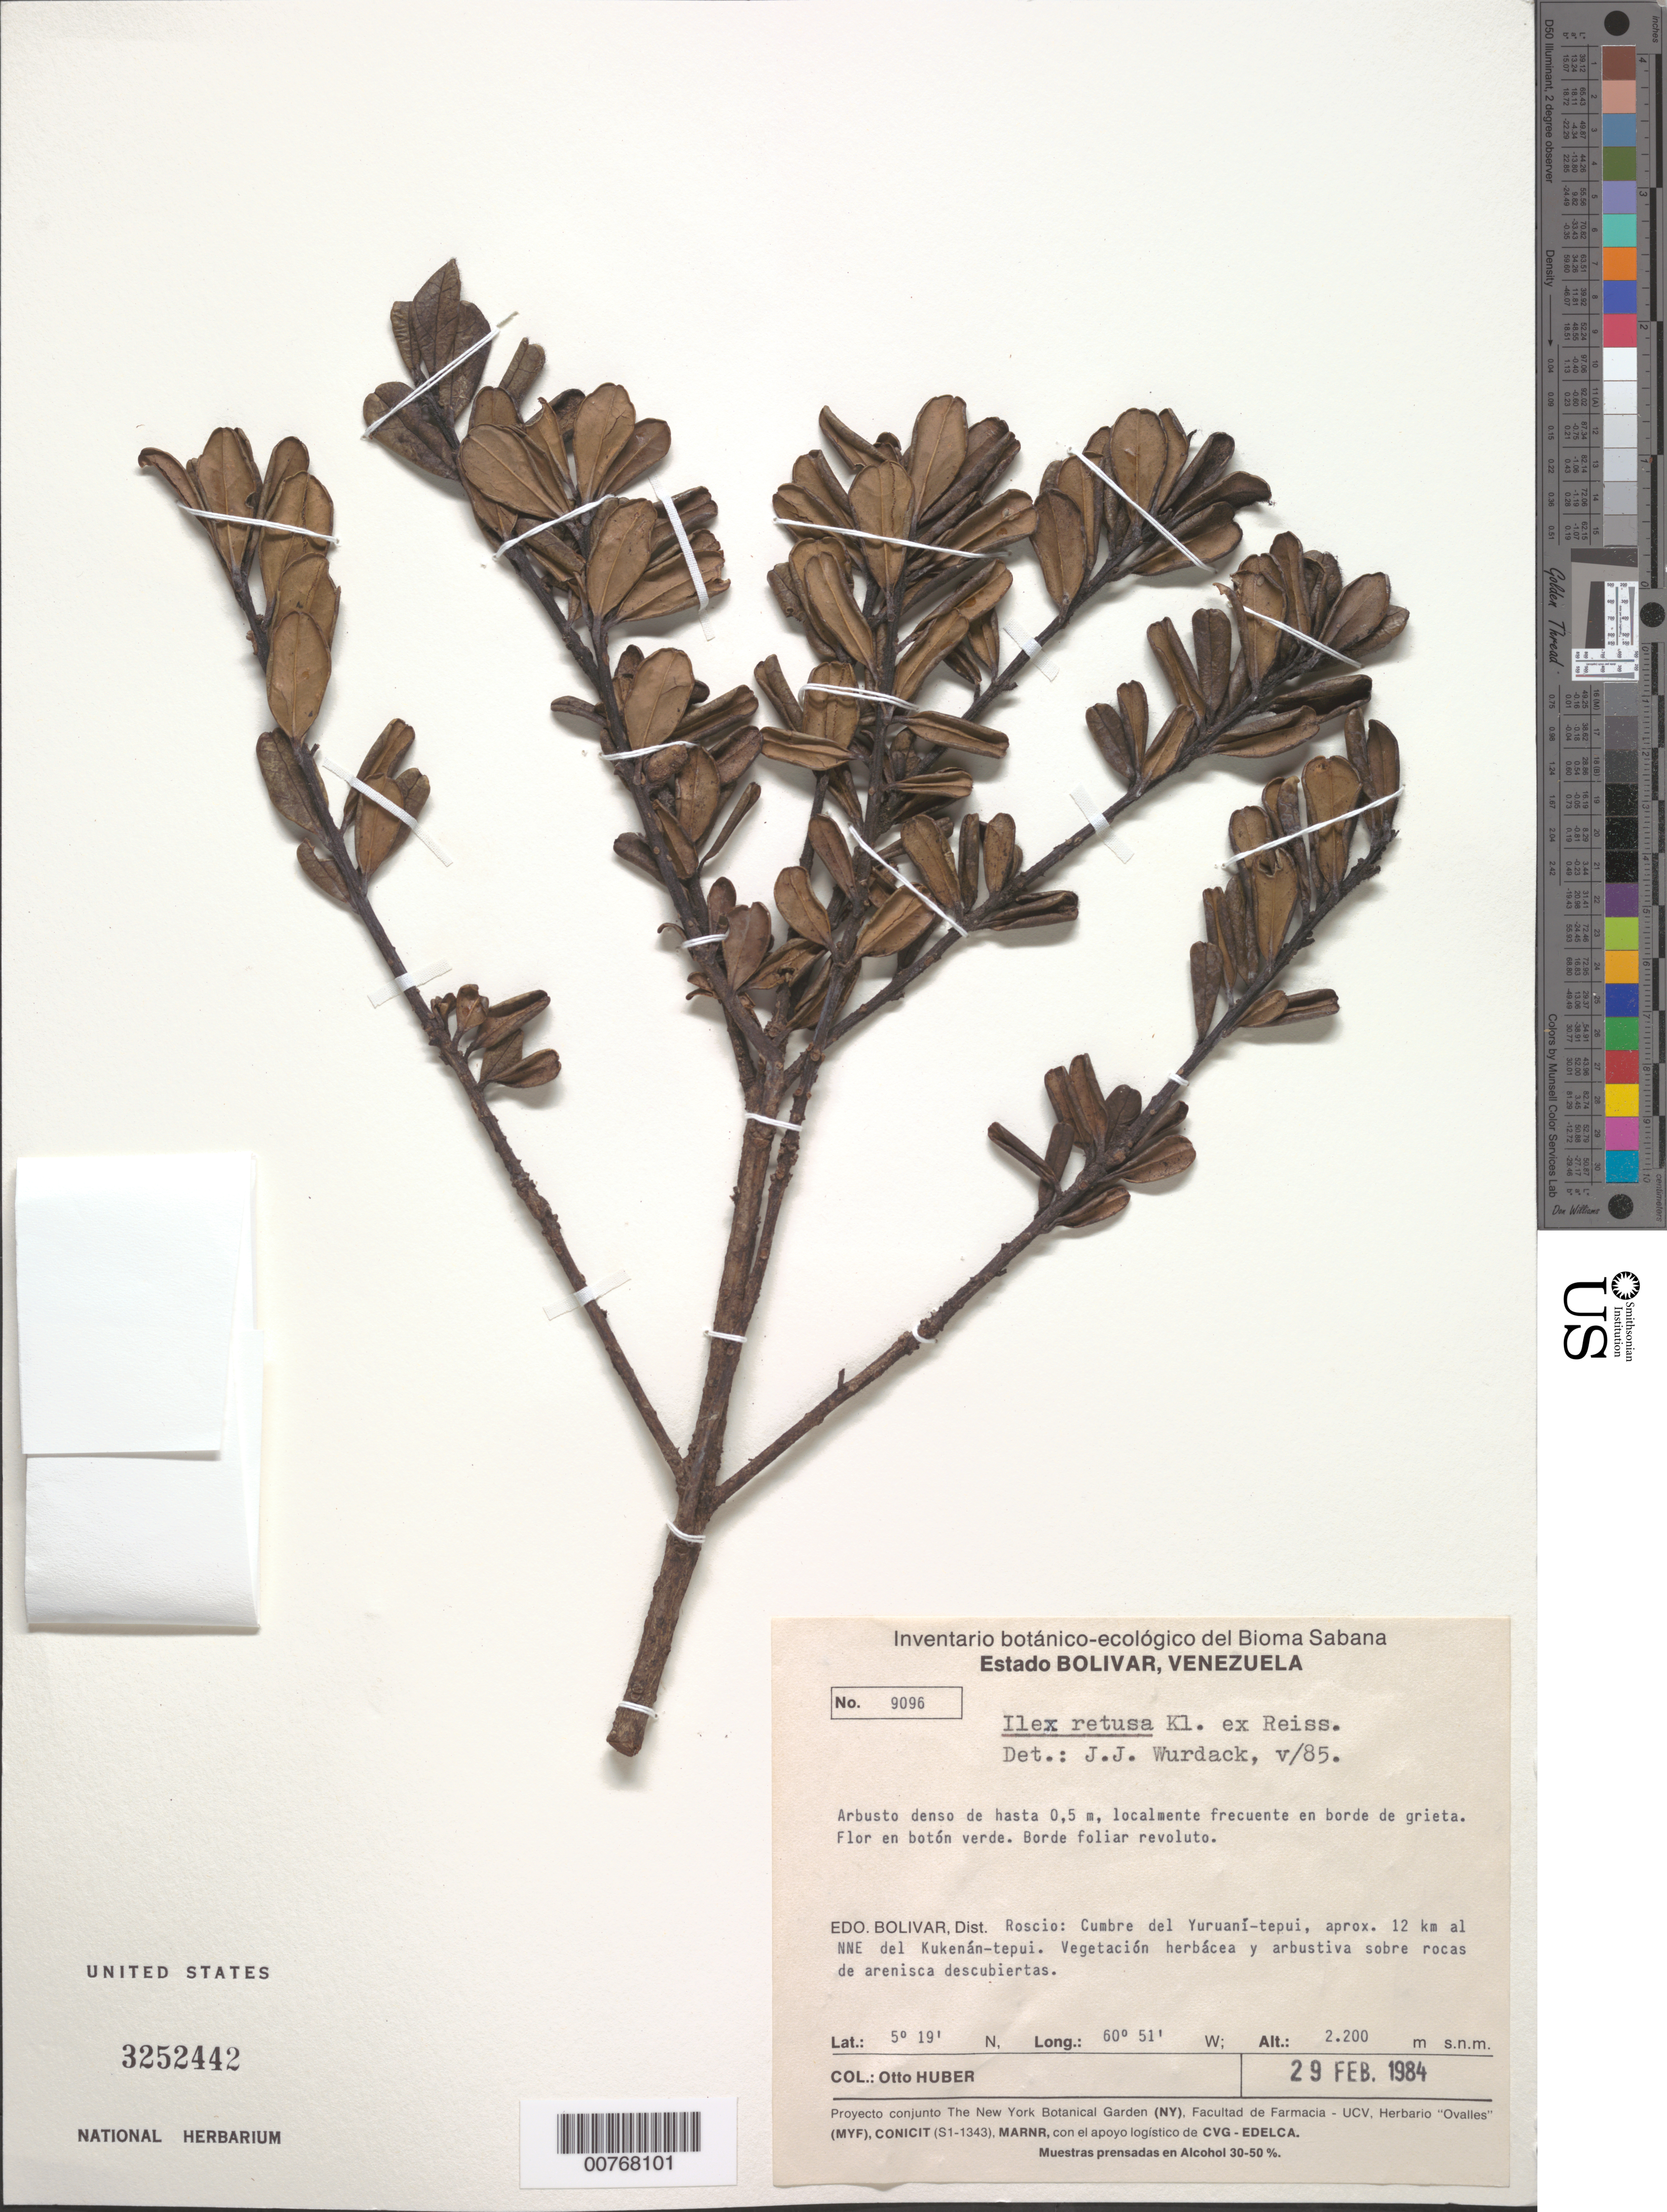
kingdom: Plantae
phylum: Tracheophyta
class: Magnoliopsida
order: Aquifoliales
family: Aquifoliaceae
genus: Ilex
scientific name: Ilex retusa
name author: Klotzsch ex Reissek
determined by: Wurdack, John J., (US), US (UNITED STATES)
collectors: O. Huber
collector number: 9096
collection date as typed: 29-Feb-84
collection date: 1984-02-29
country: Venezuela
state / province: Bolívar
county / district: Roscio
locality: Yuraní-tepuí, cumbre, 12 km NNE del Kukenán-tepuí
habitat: Borde de grieta; vegetación herbacea y arbustiva sobre rocas de arenisca descubiertas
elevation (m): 2200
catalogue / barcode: US 3252442